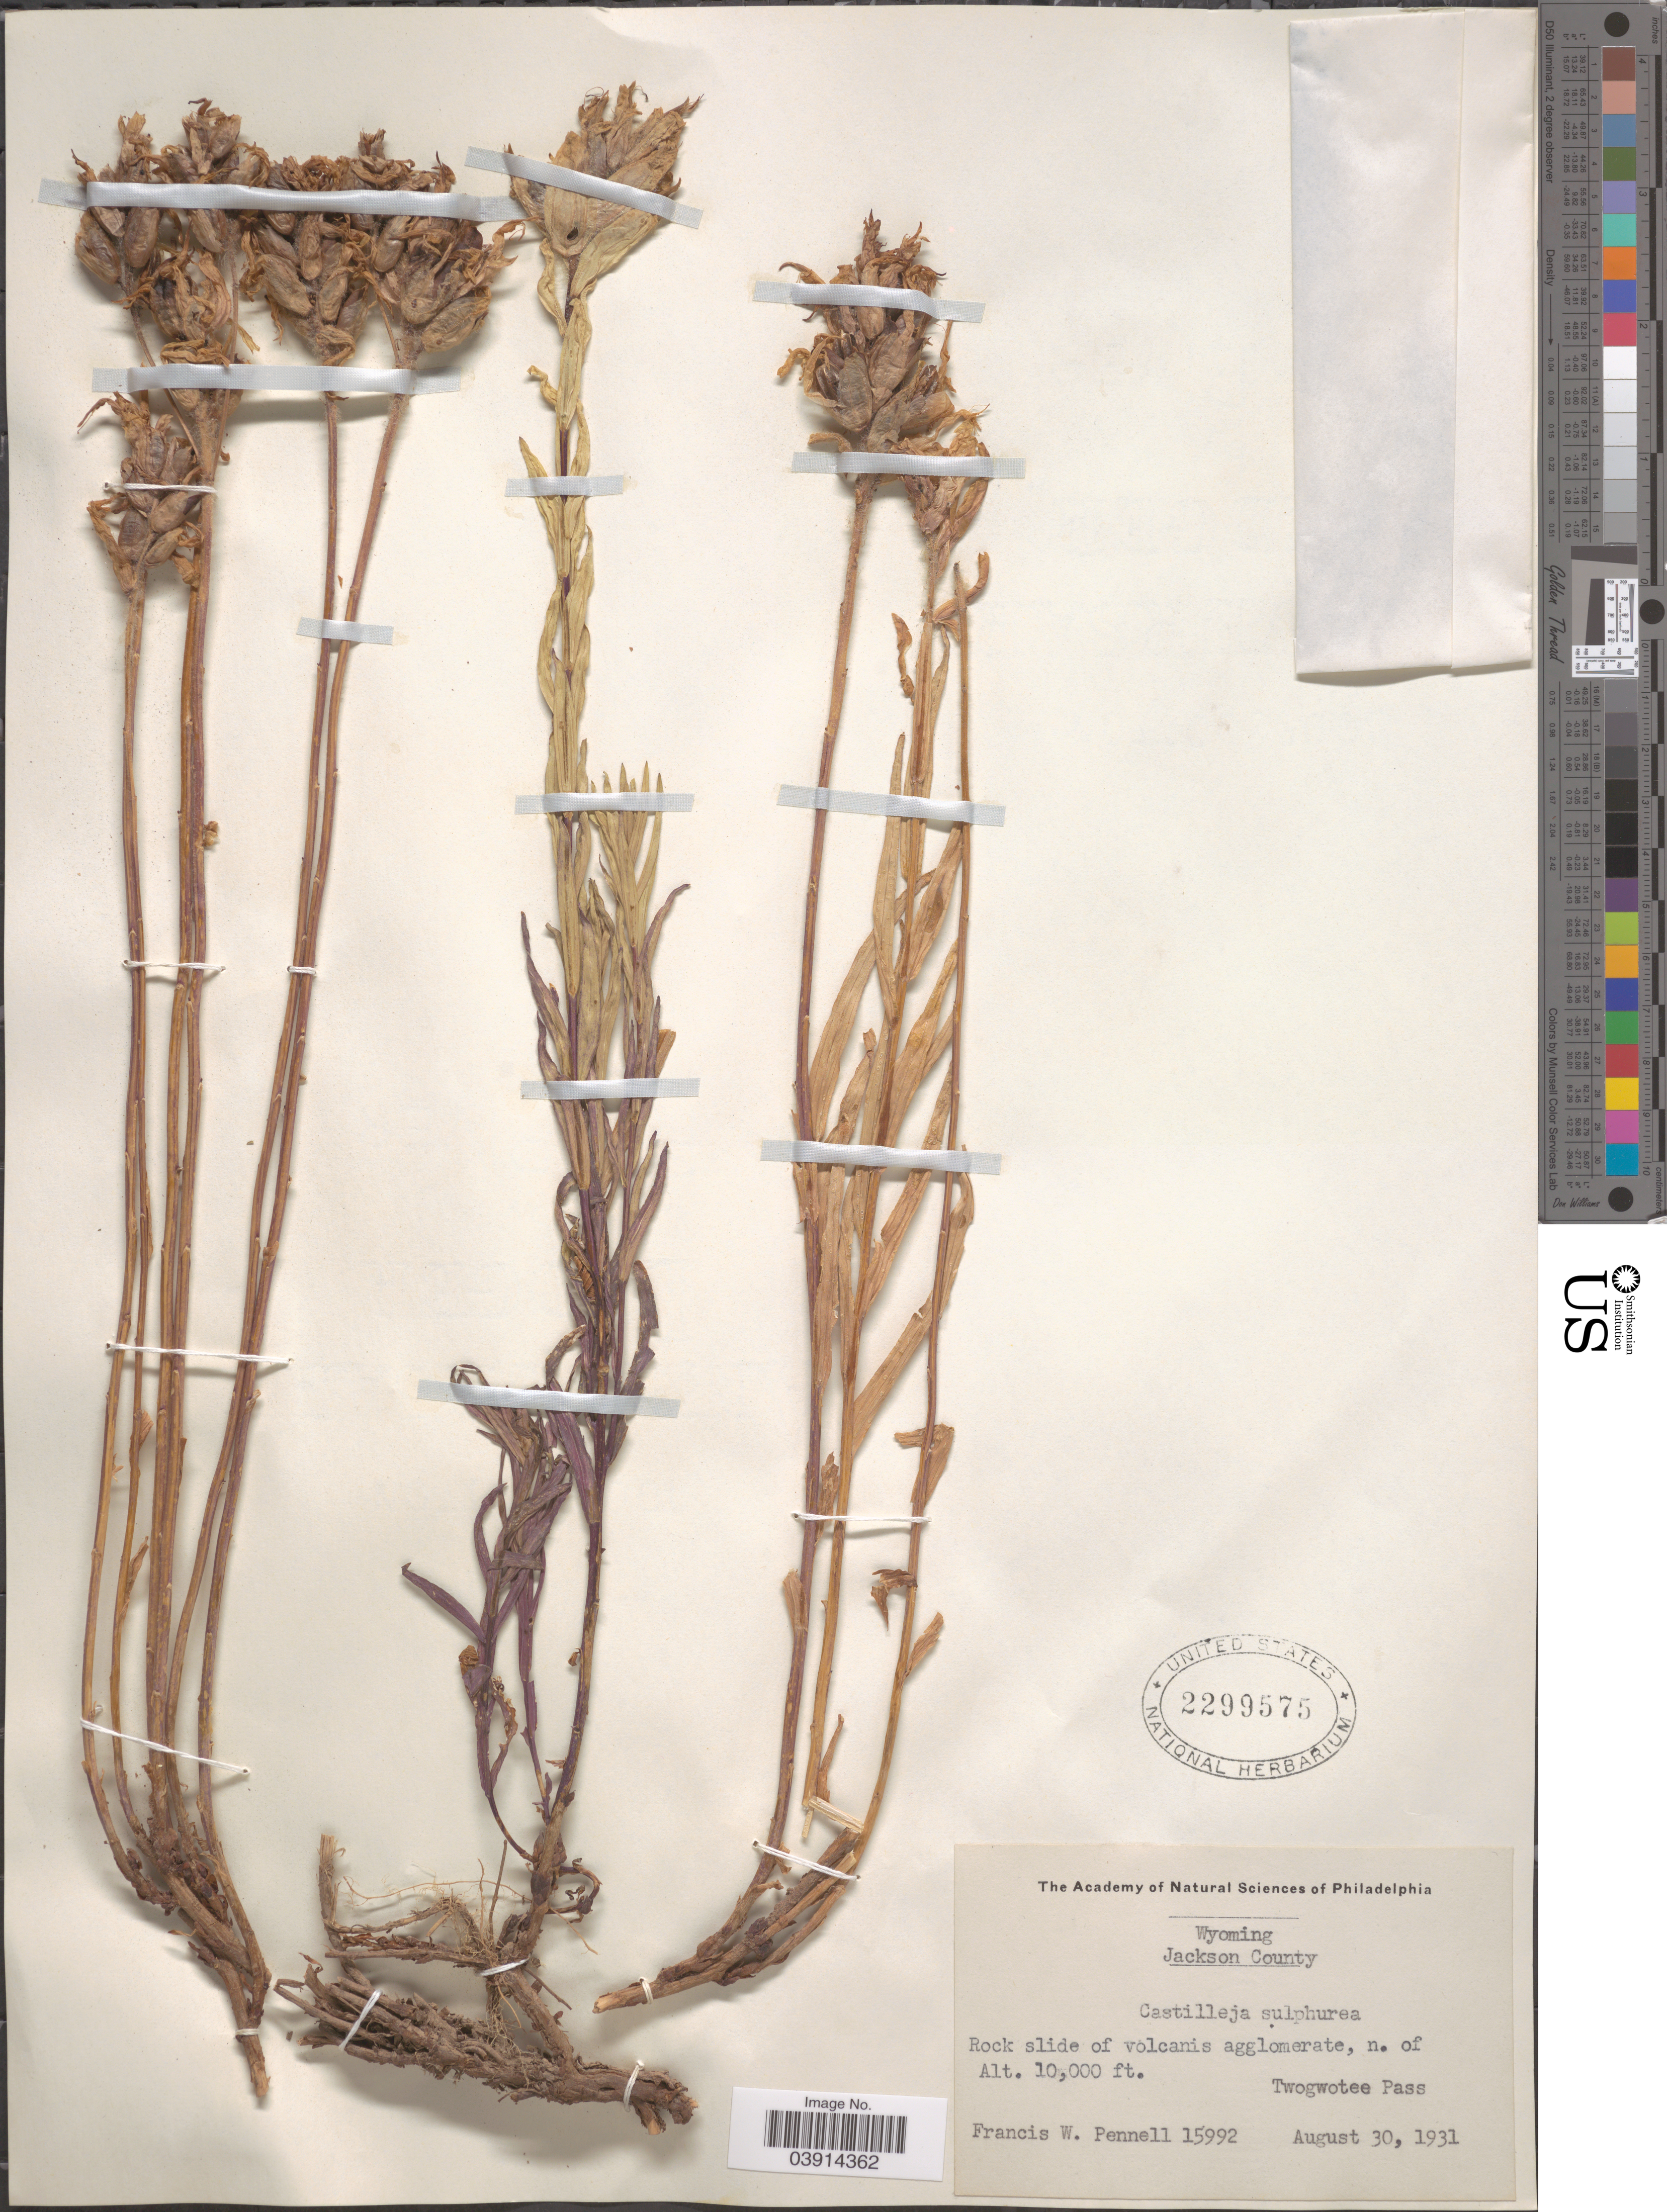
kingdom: Plantae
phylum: Tracheophyta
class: Magnoliopsida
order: Lamiales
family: Orobanchaceae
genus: Castilleja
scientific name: Castilleja sulphurea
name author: Rydb.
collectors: F. W. Pennell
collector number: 15992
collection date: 1931-08-30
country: United States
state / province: Wyoming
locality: Jackson County. N. of Twogwotee Pass.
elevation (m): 3048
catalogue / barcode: US 2299575